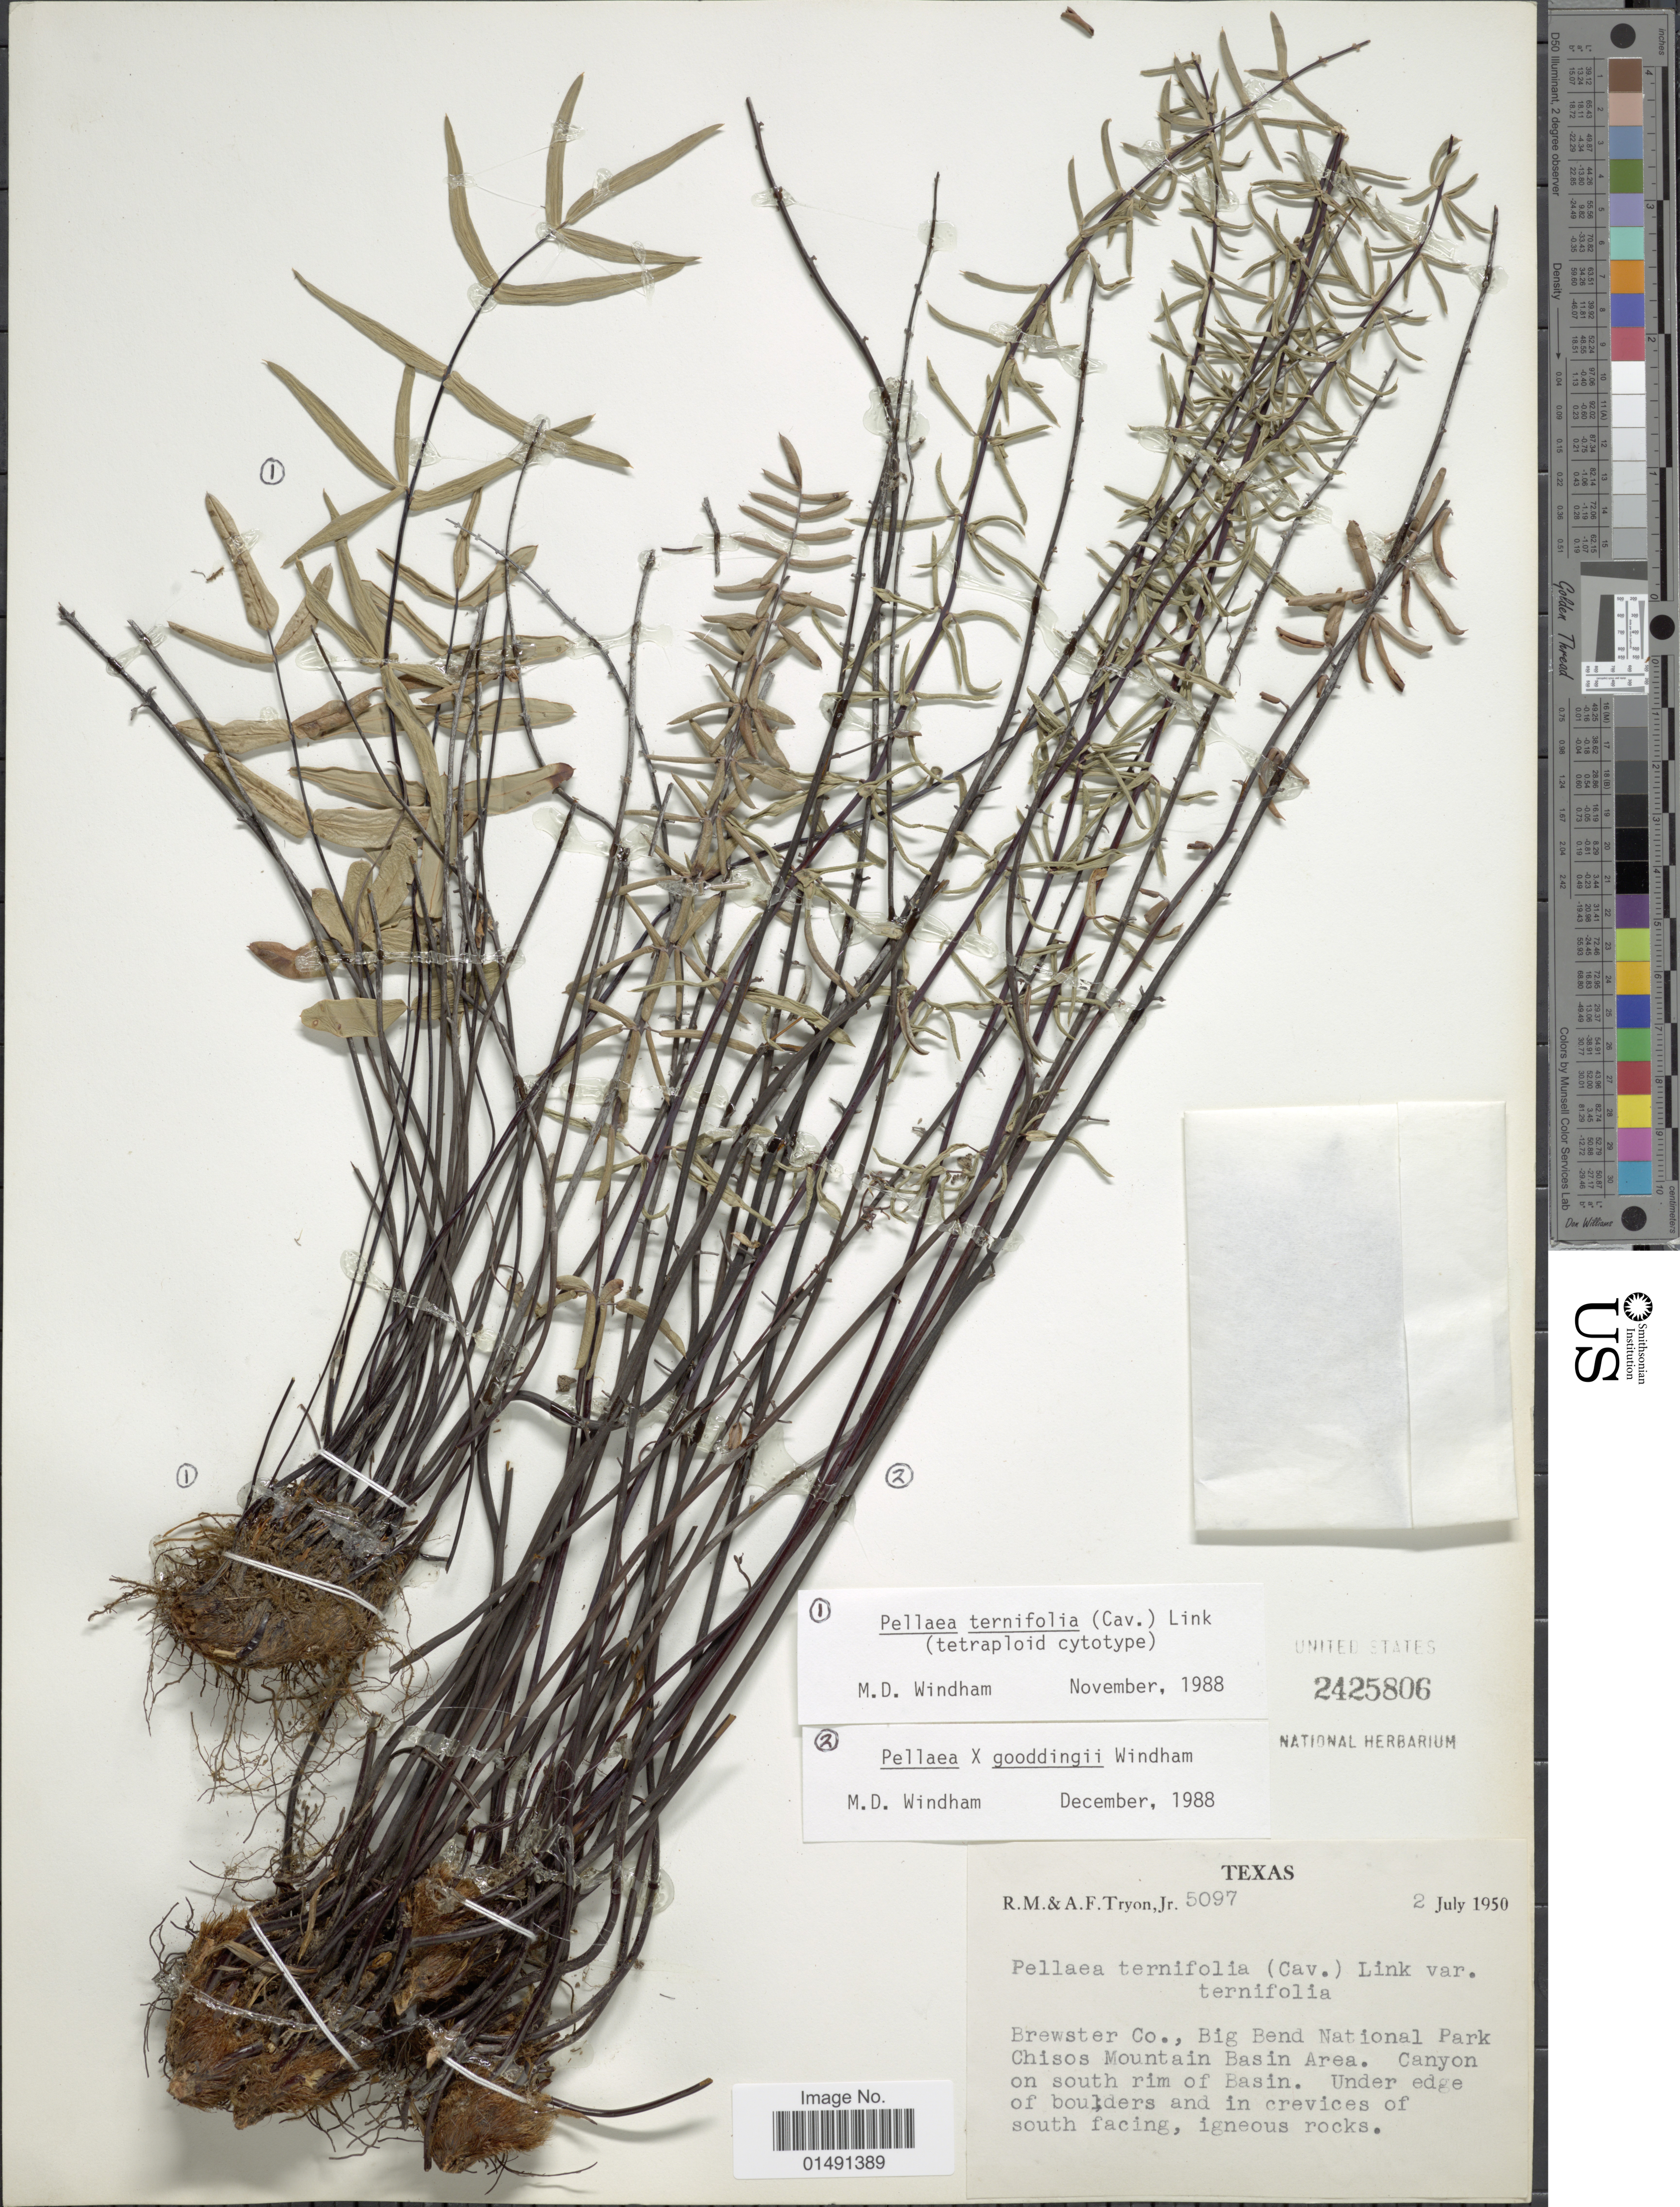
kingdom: Plantae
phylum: Tracheophyta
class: Polypodiopsida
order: Polypodiales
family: Pteridaceae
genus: Pellaea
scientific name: Pellaea x goodingi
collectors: R. M. Tryon & A. F. Tryon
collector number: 5097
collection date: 1950-07-02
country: United States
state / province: Texas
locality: Brewster Co., Big Bend National Park Chisos Mountain Basin Area. Canyon on south rim of Basin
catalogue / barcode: US 2425806